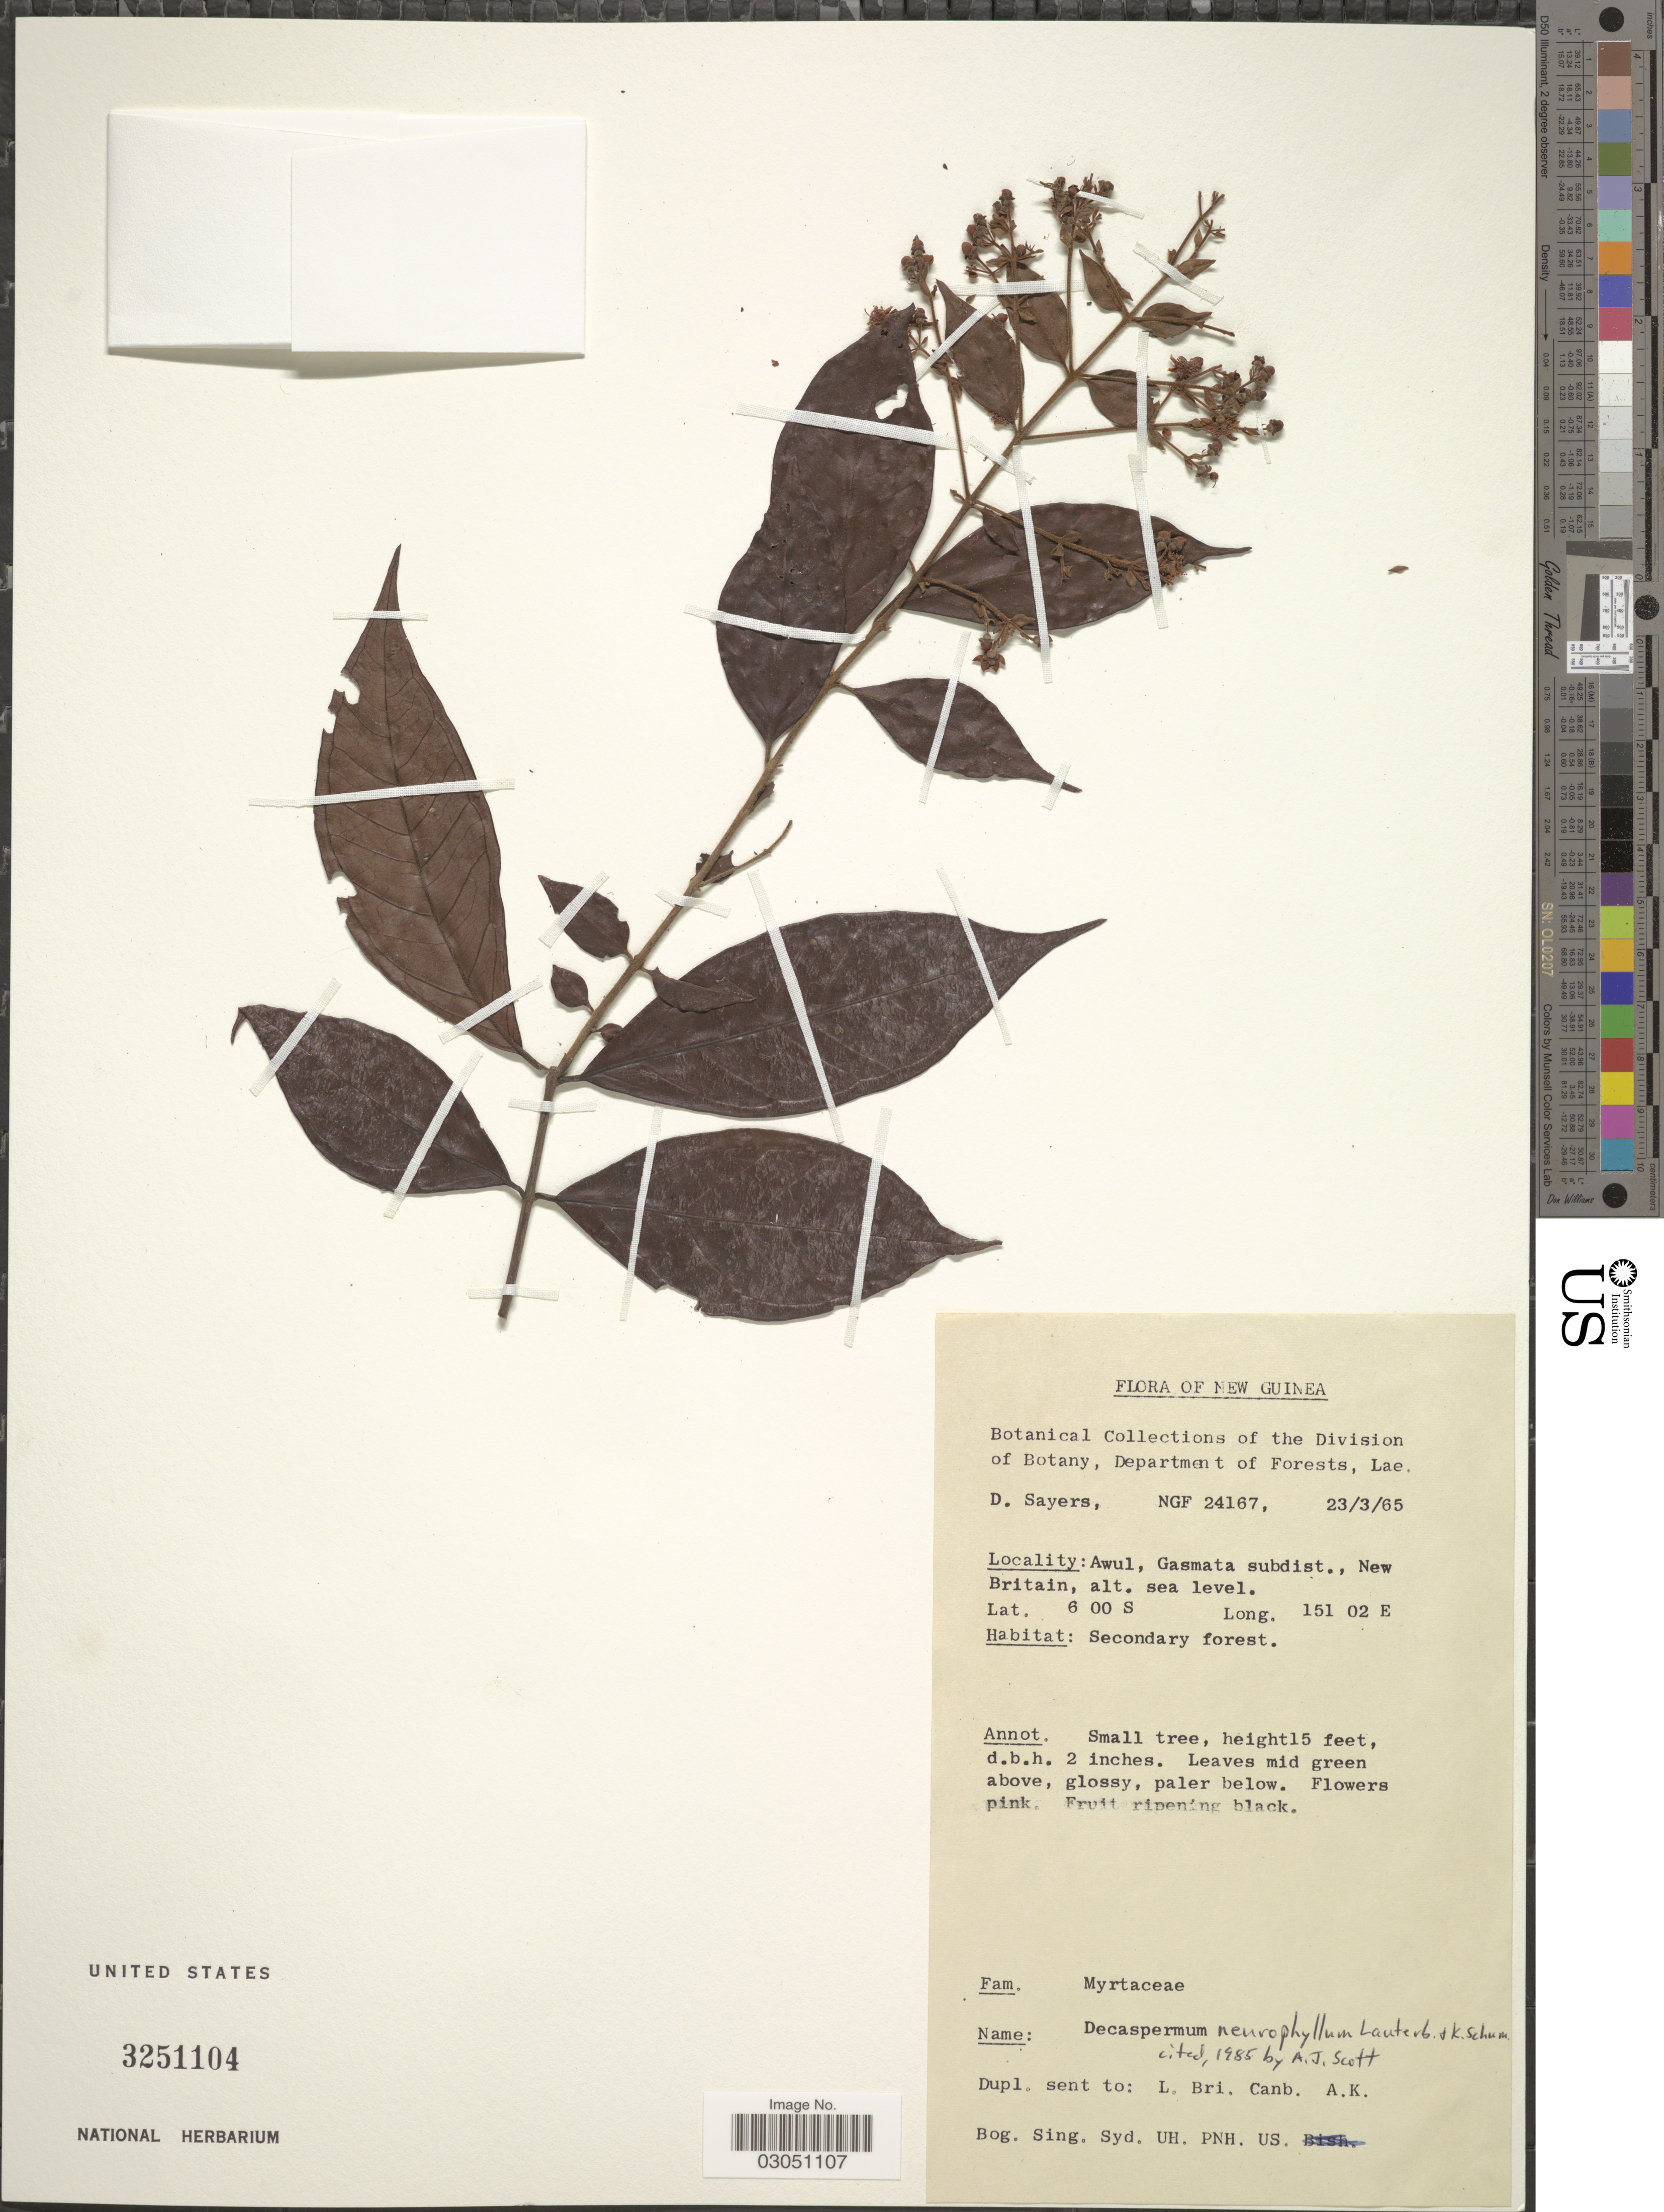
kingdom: Plantae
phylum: Tracheophyta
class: Magnoliopsida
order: Myrtales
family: Myrtaceae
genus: Decaspermum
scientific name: Decaspermum neurophyllum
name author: K. Schum. & Lauterb.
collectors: D. Sayers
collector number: NGF24167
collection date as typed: Transcribed d/m/y: 23/3/65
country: Papua New Guinea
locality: New Guinea. Awul, Gasmata subdist., New Britain.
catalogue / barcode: US 3251104